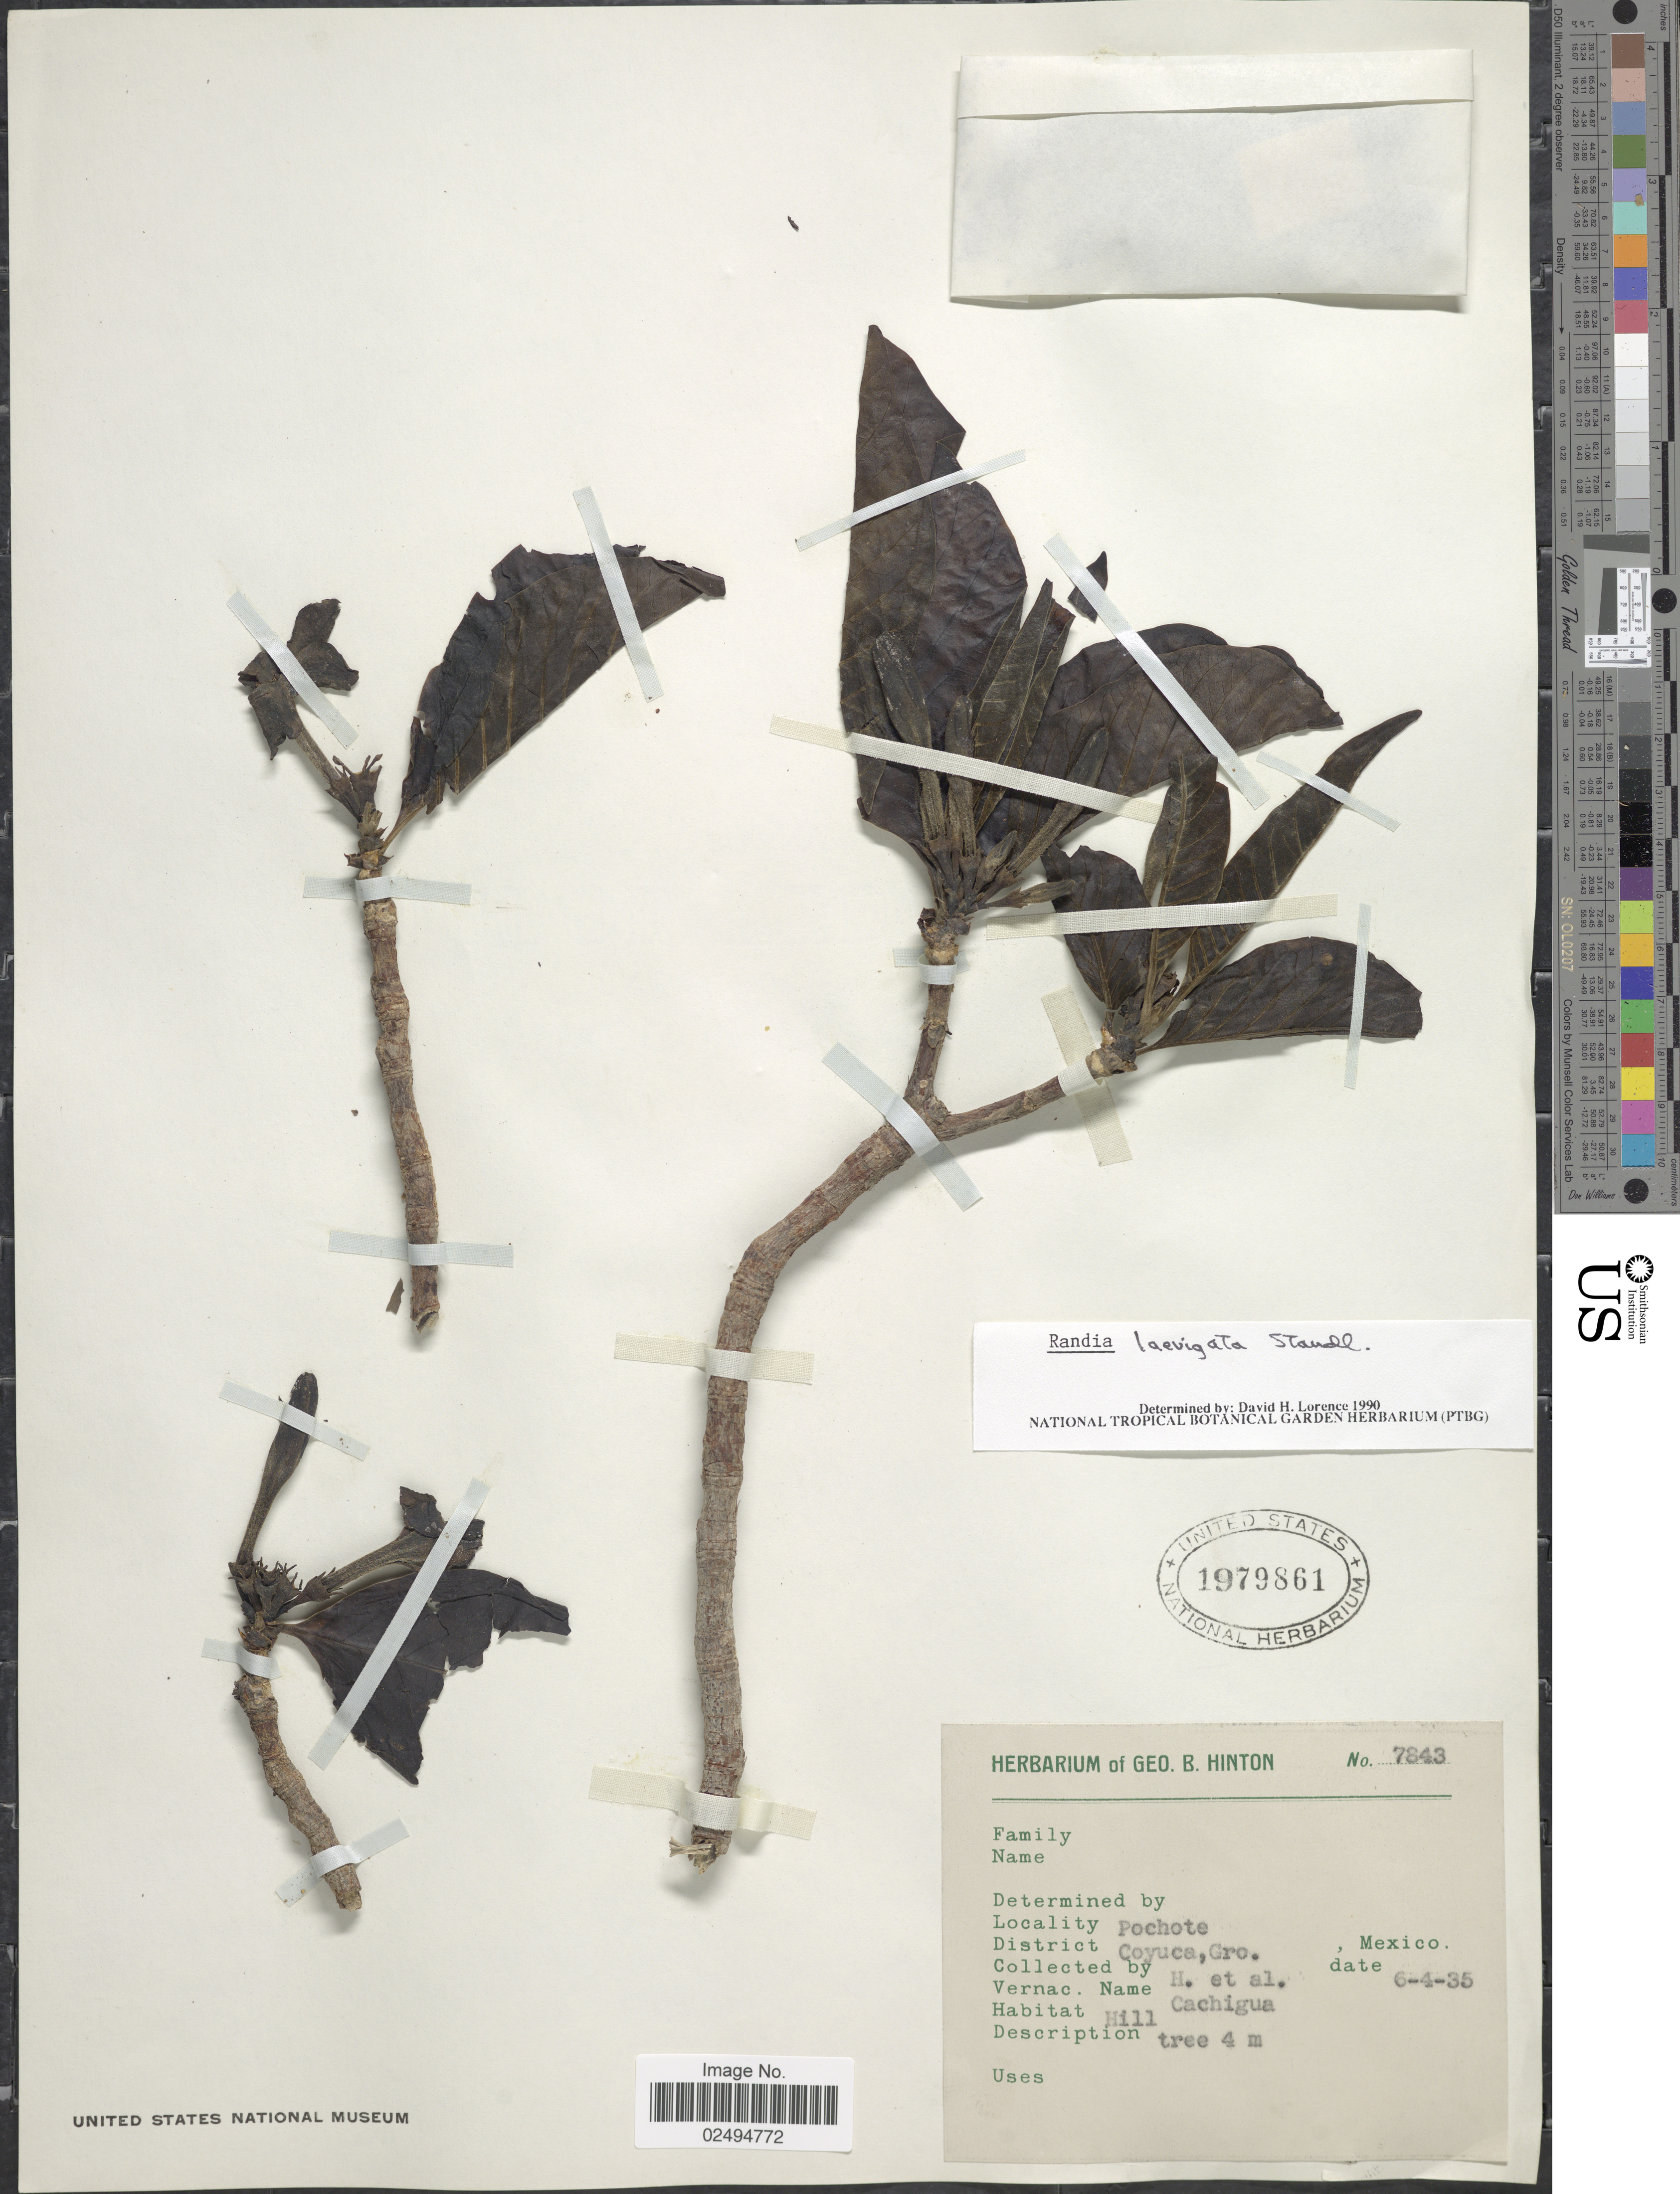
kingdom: Plantae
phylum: Tracheophyta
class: Magnoliopsida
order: Gentianales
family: Rubiaceae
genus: Randia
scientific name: Randia laevigata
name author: Standl.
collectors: G. B. Hinton & et al.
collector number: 7843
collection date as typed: Transcribed d/m/y: 4/6/35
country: Mexico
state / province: Guerrero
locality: Pochote, District Coyuca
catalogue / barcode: US 1979861